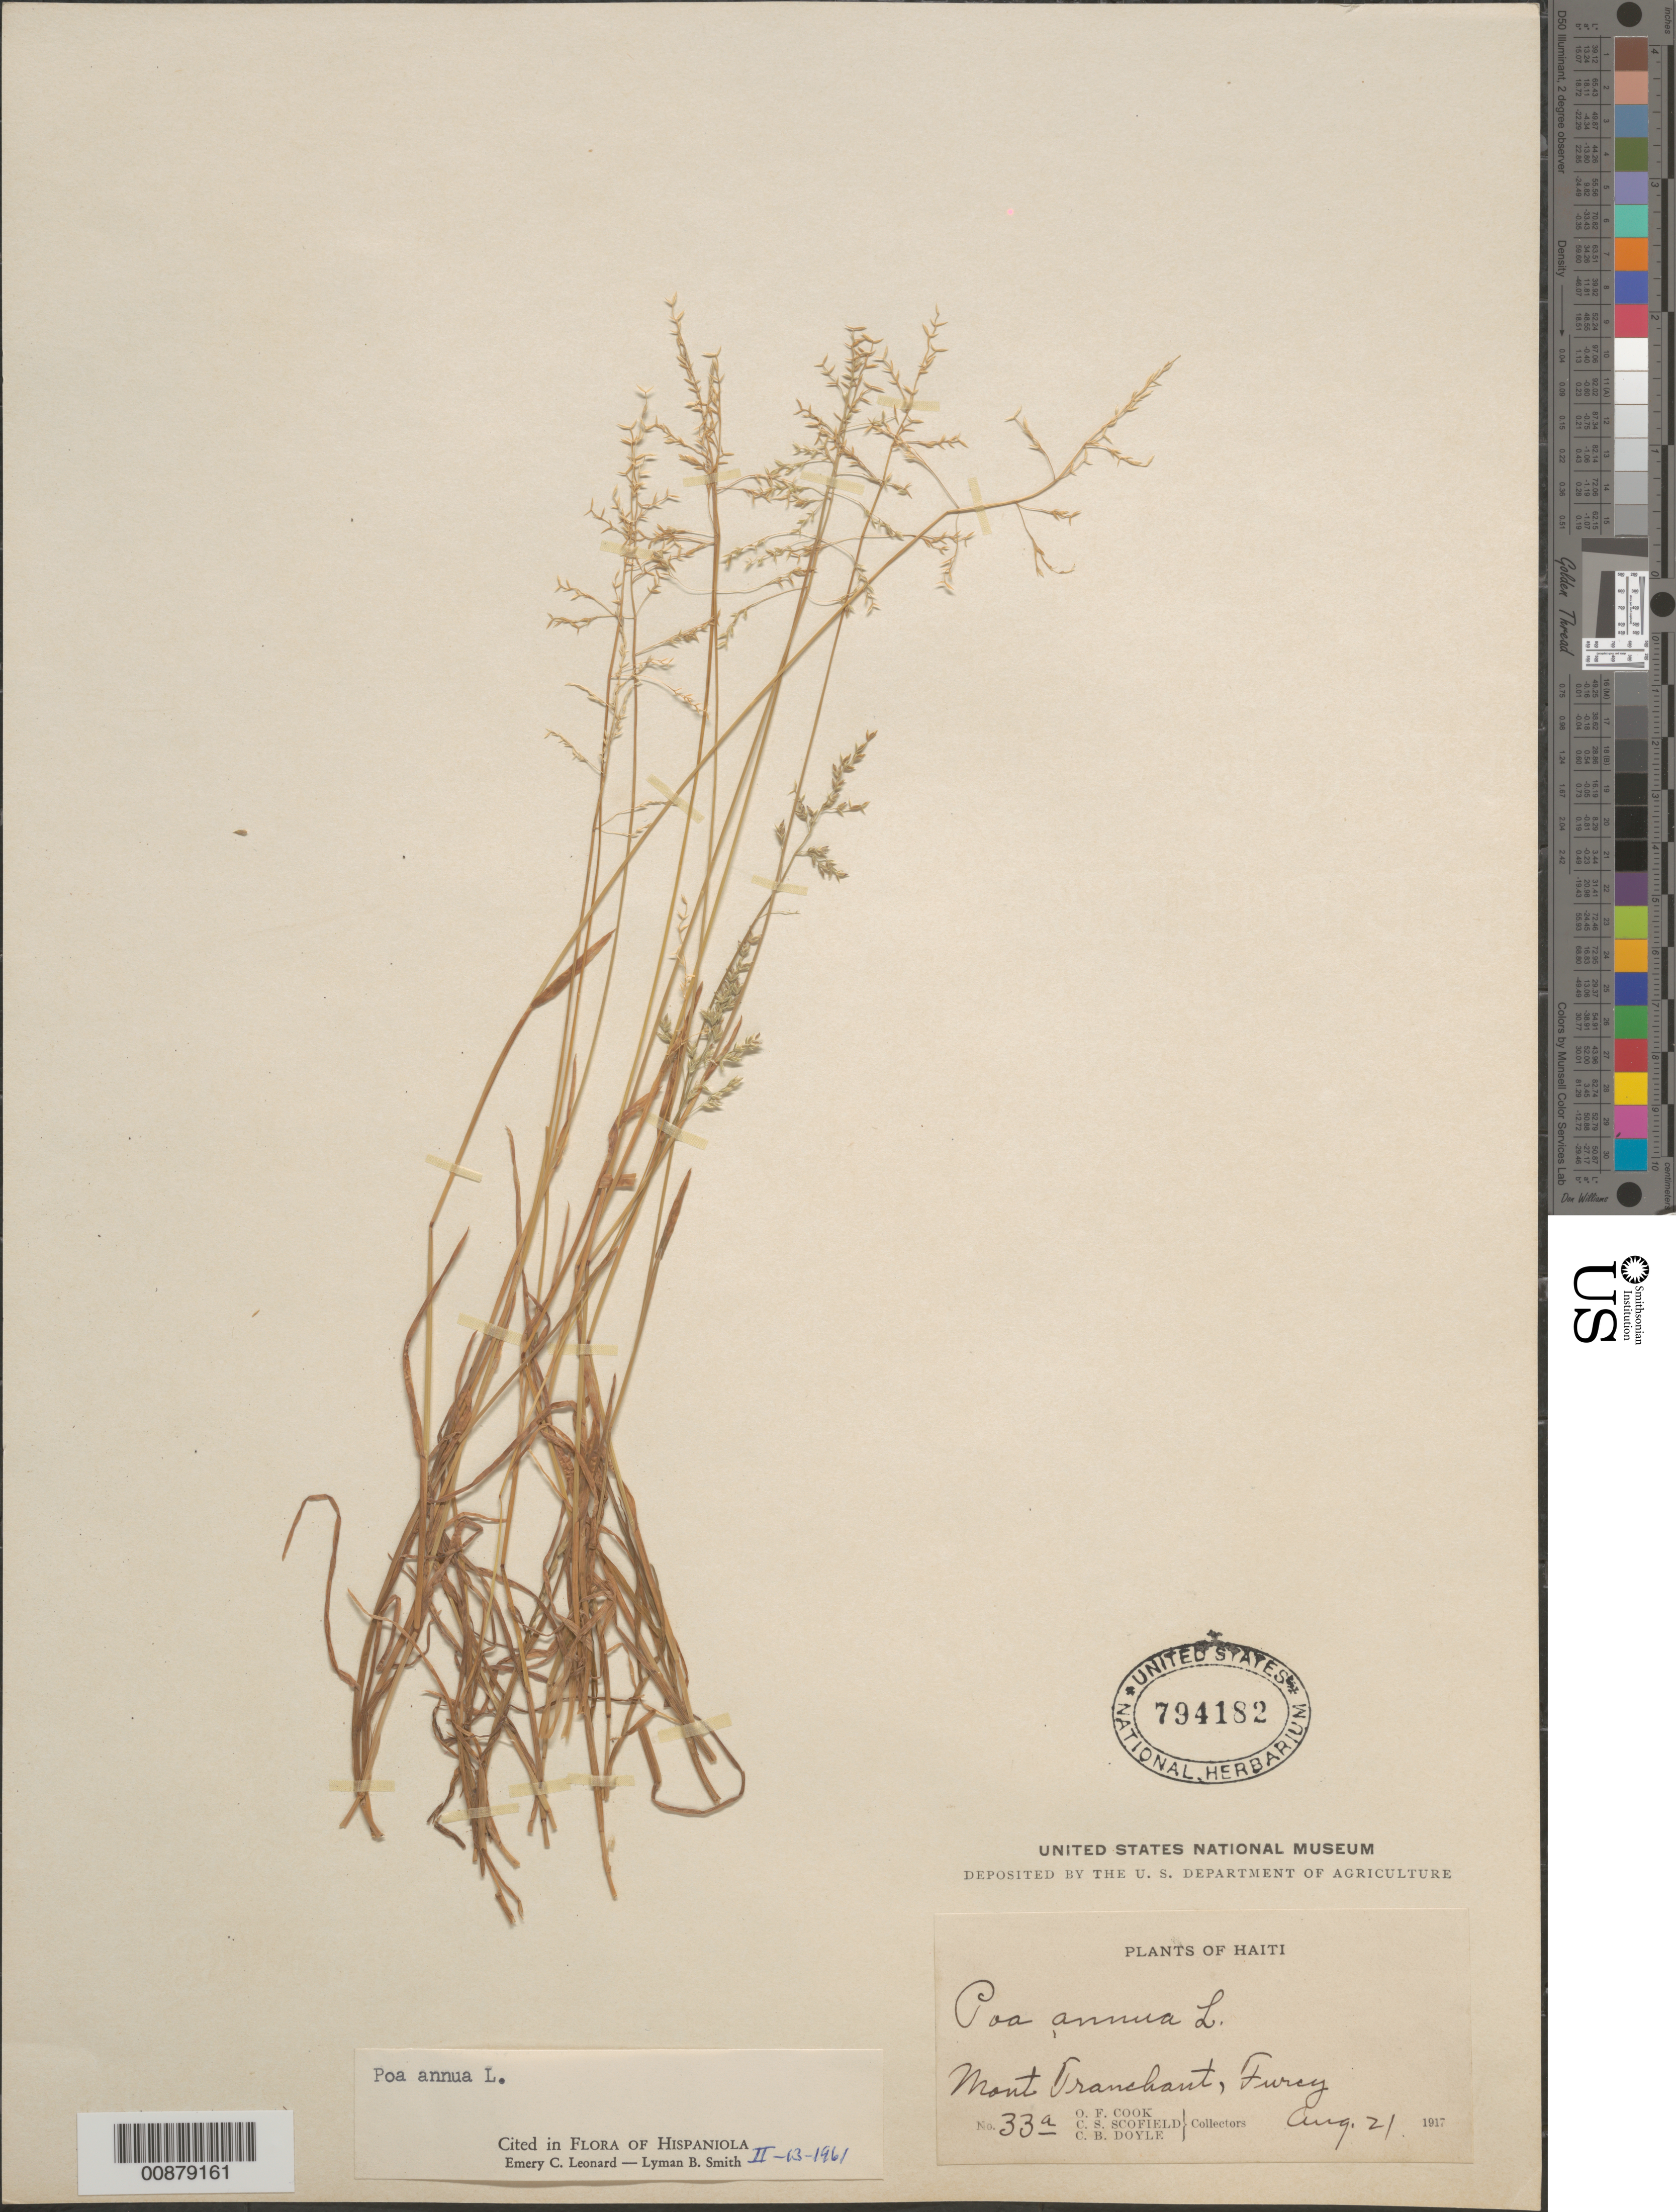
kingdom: Plantae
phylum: Tracheophyta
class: Liliopsida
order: Poales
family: Poaceae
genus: Poa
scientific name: Poa annua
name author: L.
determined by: Leonard, E. C.; Smith, L. B.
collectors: O. F. Cook, C. Scofield & C. Doyle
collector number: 33A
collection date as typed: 21 Aug 1917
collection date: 1917-08-21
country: Haiti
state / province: Óuest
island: Hispaniola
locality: Mont Tranchant, Furcy.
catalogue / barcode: US 794182